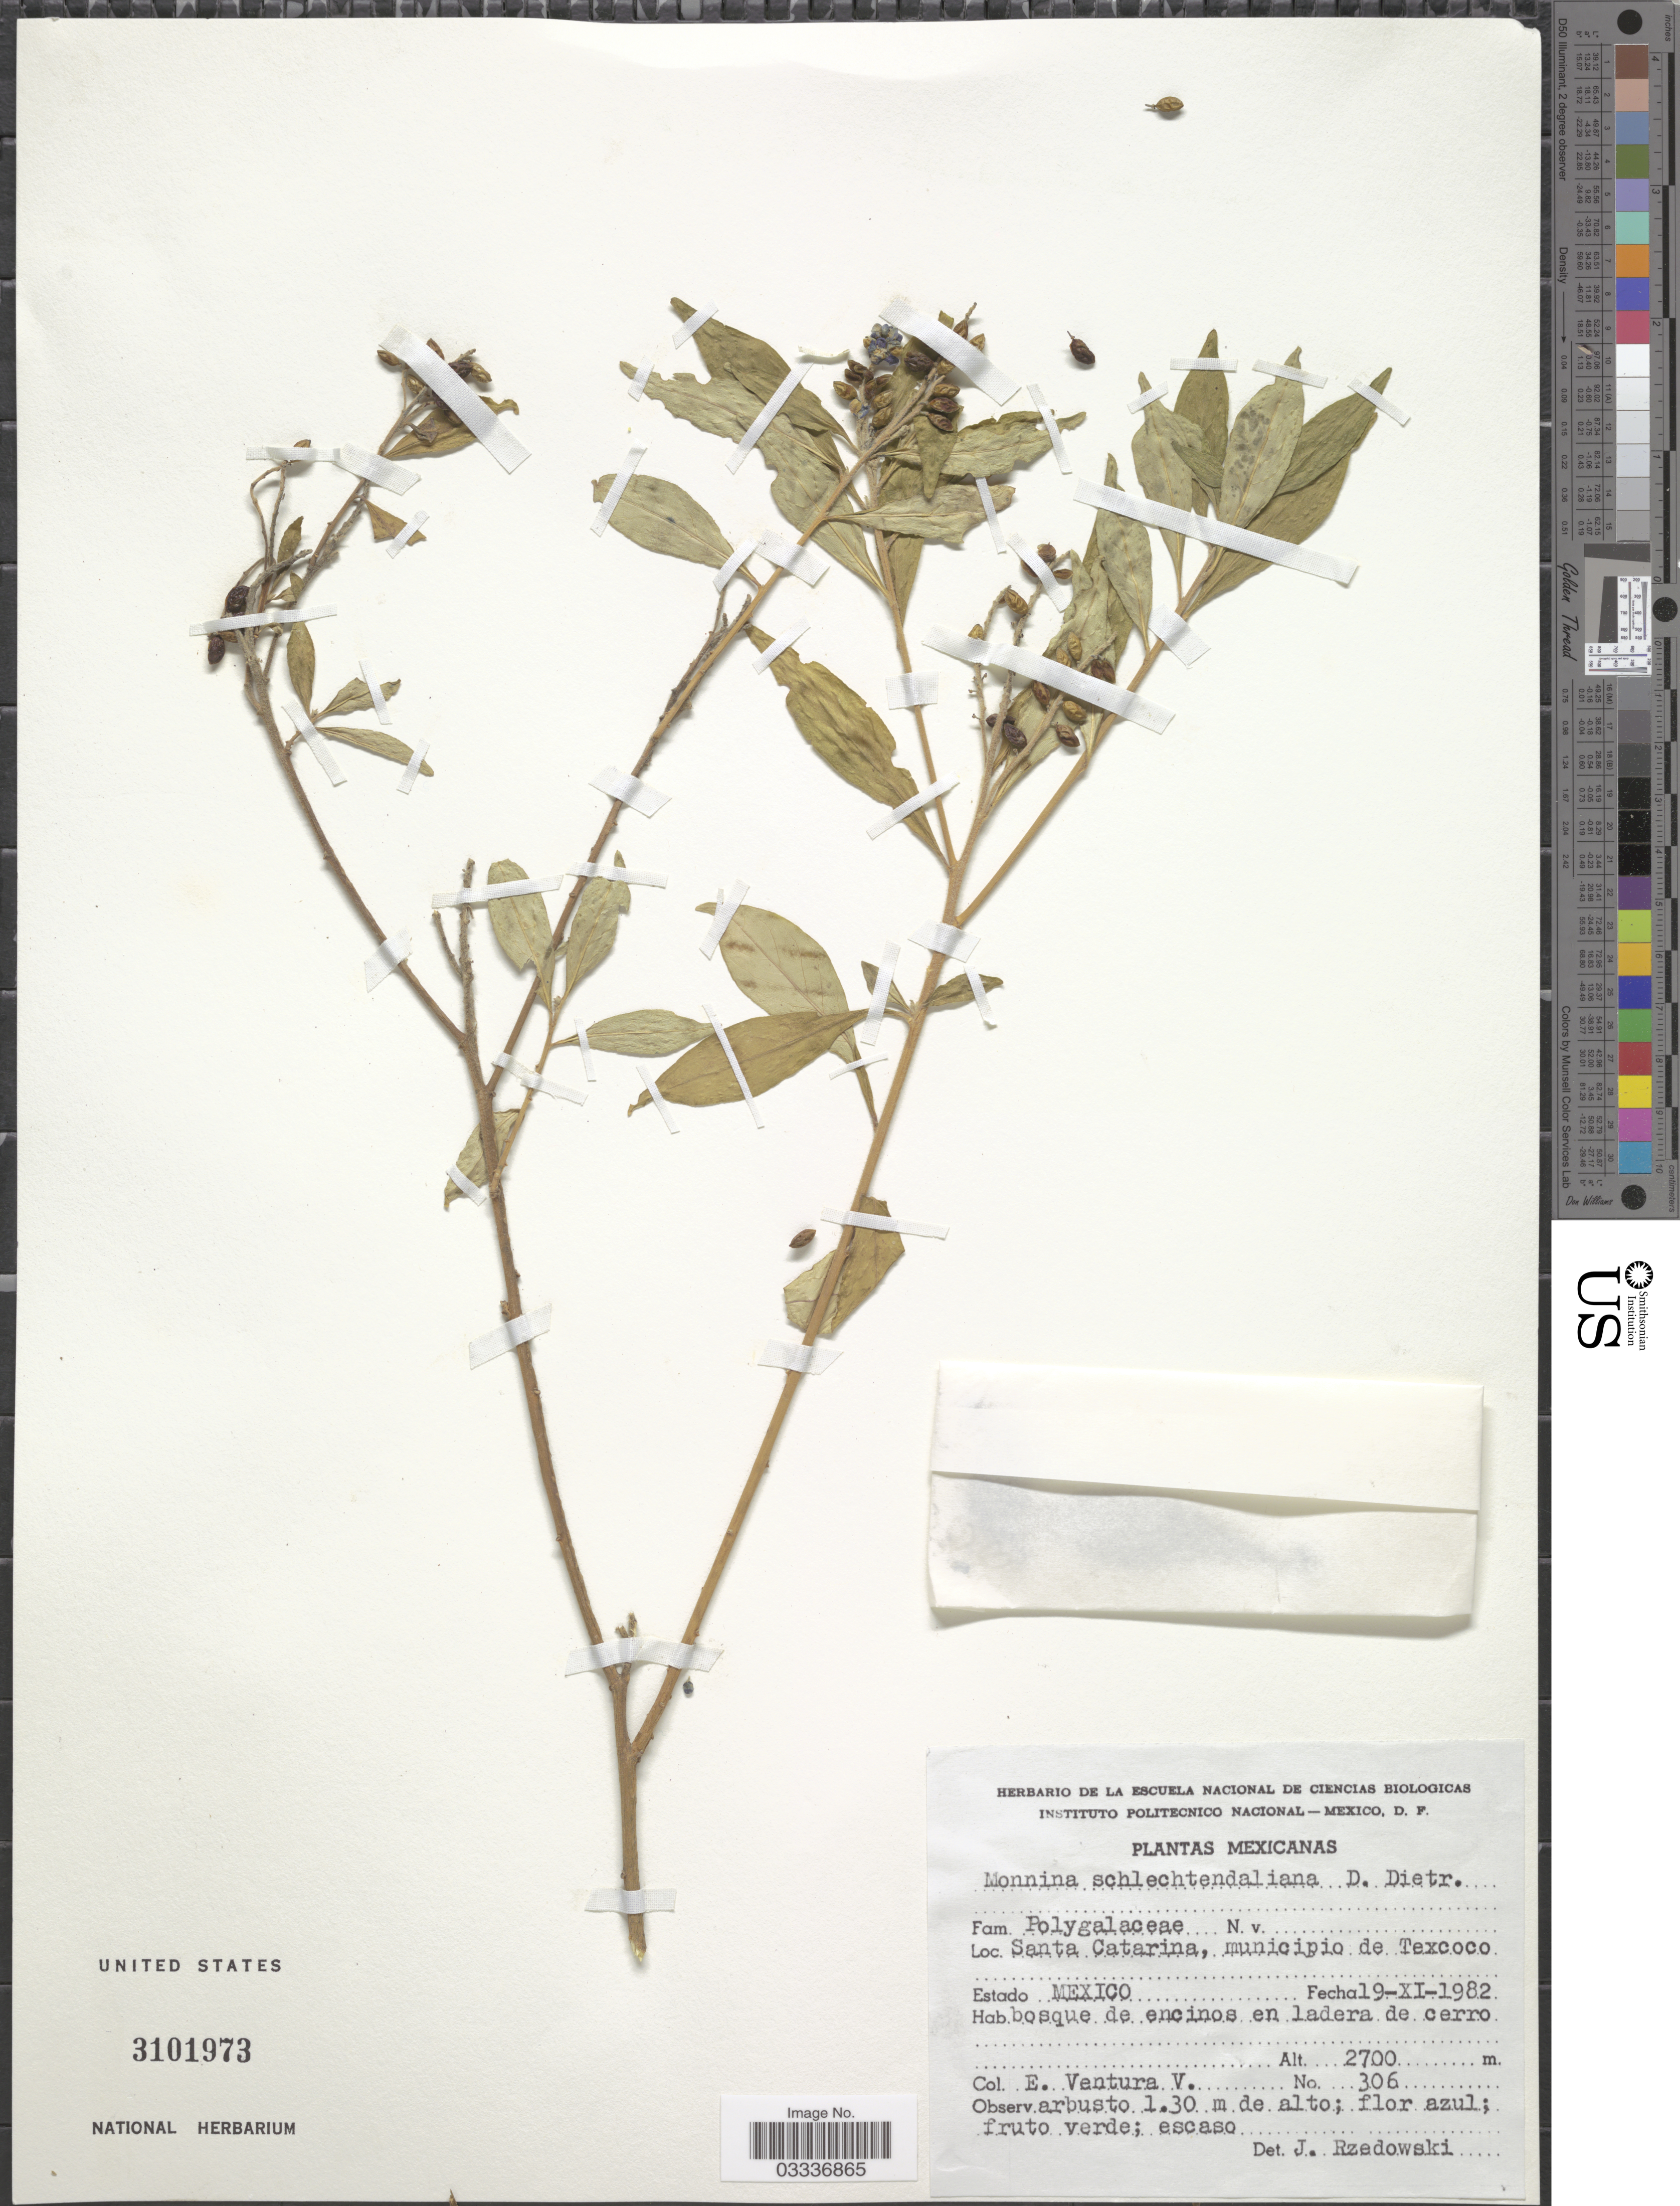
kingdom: Plantae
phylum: Tracheophyta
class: Magnoliopsida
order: Fabales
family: Polygalaceae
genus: Monnina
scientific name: Monnina schlechtendaliana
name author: D. Dietr.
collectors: E. Ventura V.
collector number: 306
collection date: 1982-11-19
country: Mexico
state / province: México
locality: Santa Catarina, municipio de Texcoco.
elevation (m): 2700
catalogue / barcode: US 3101973